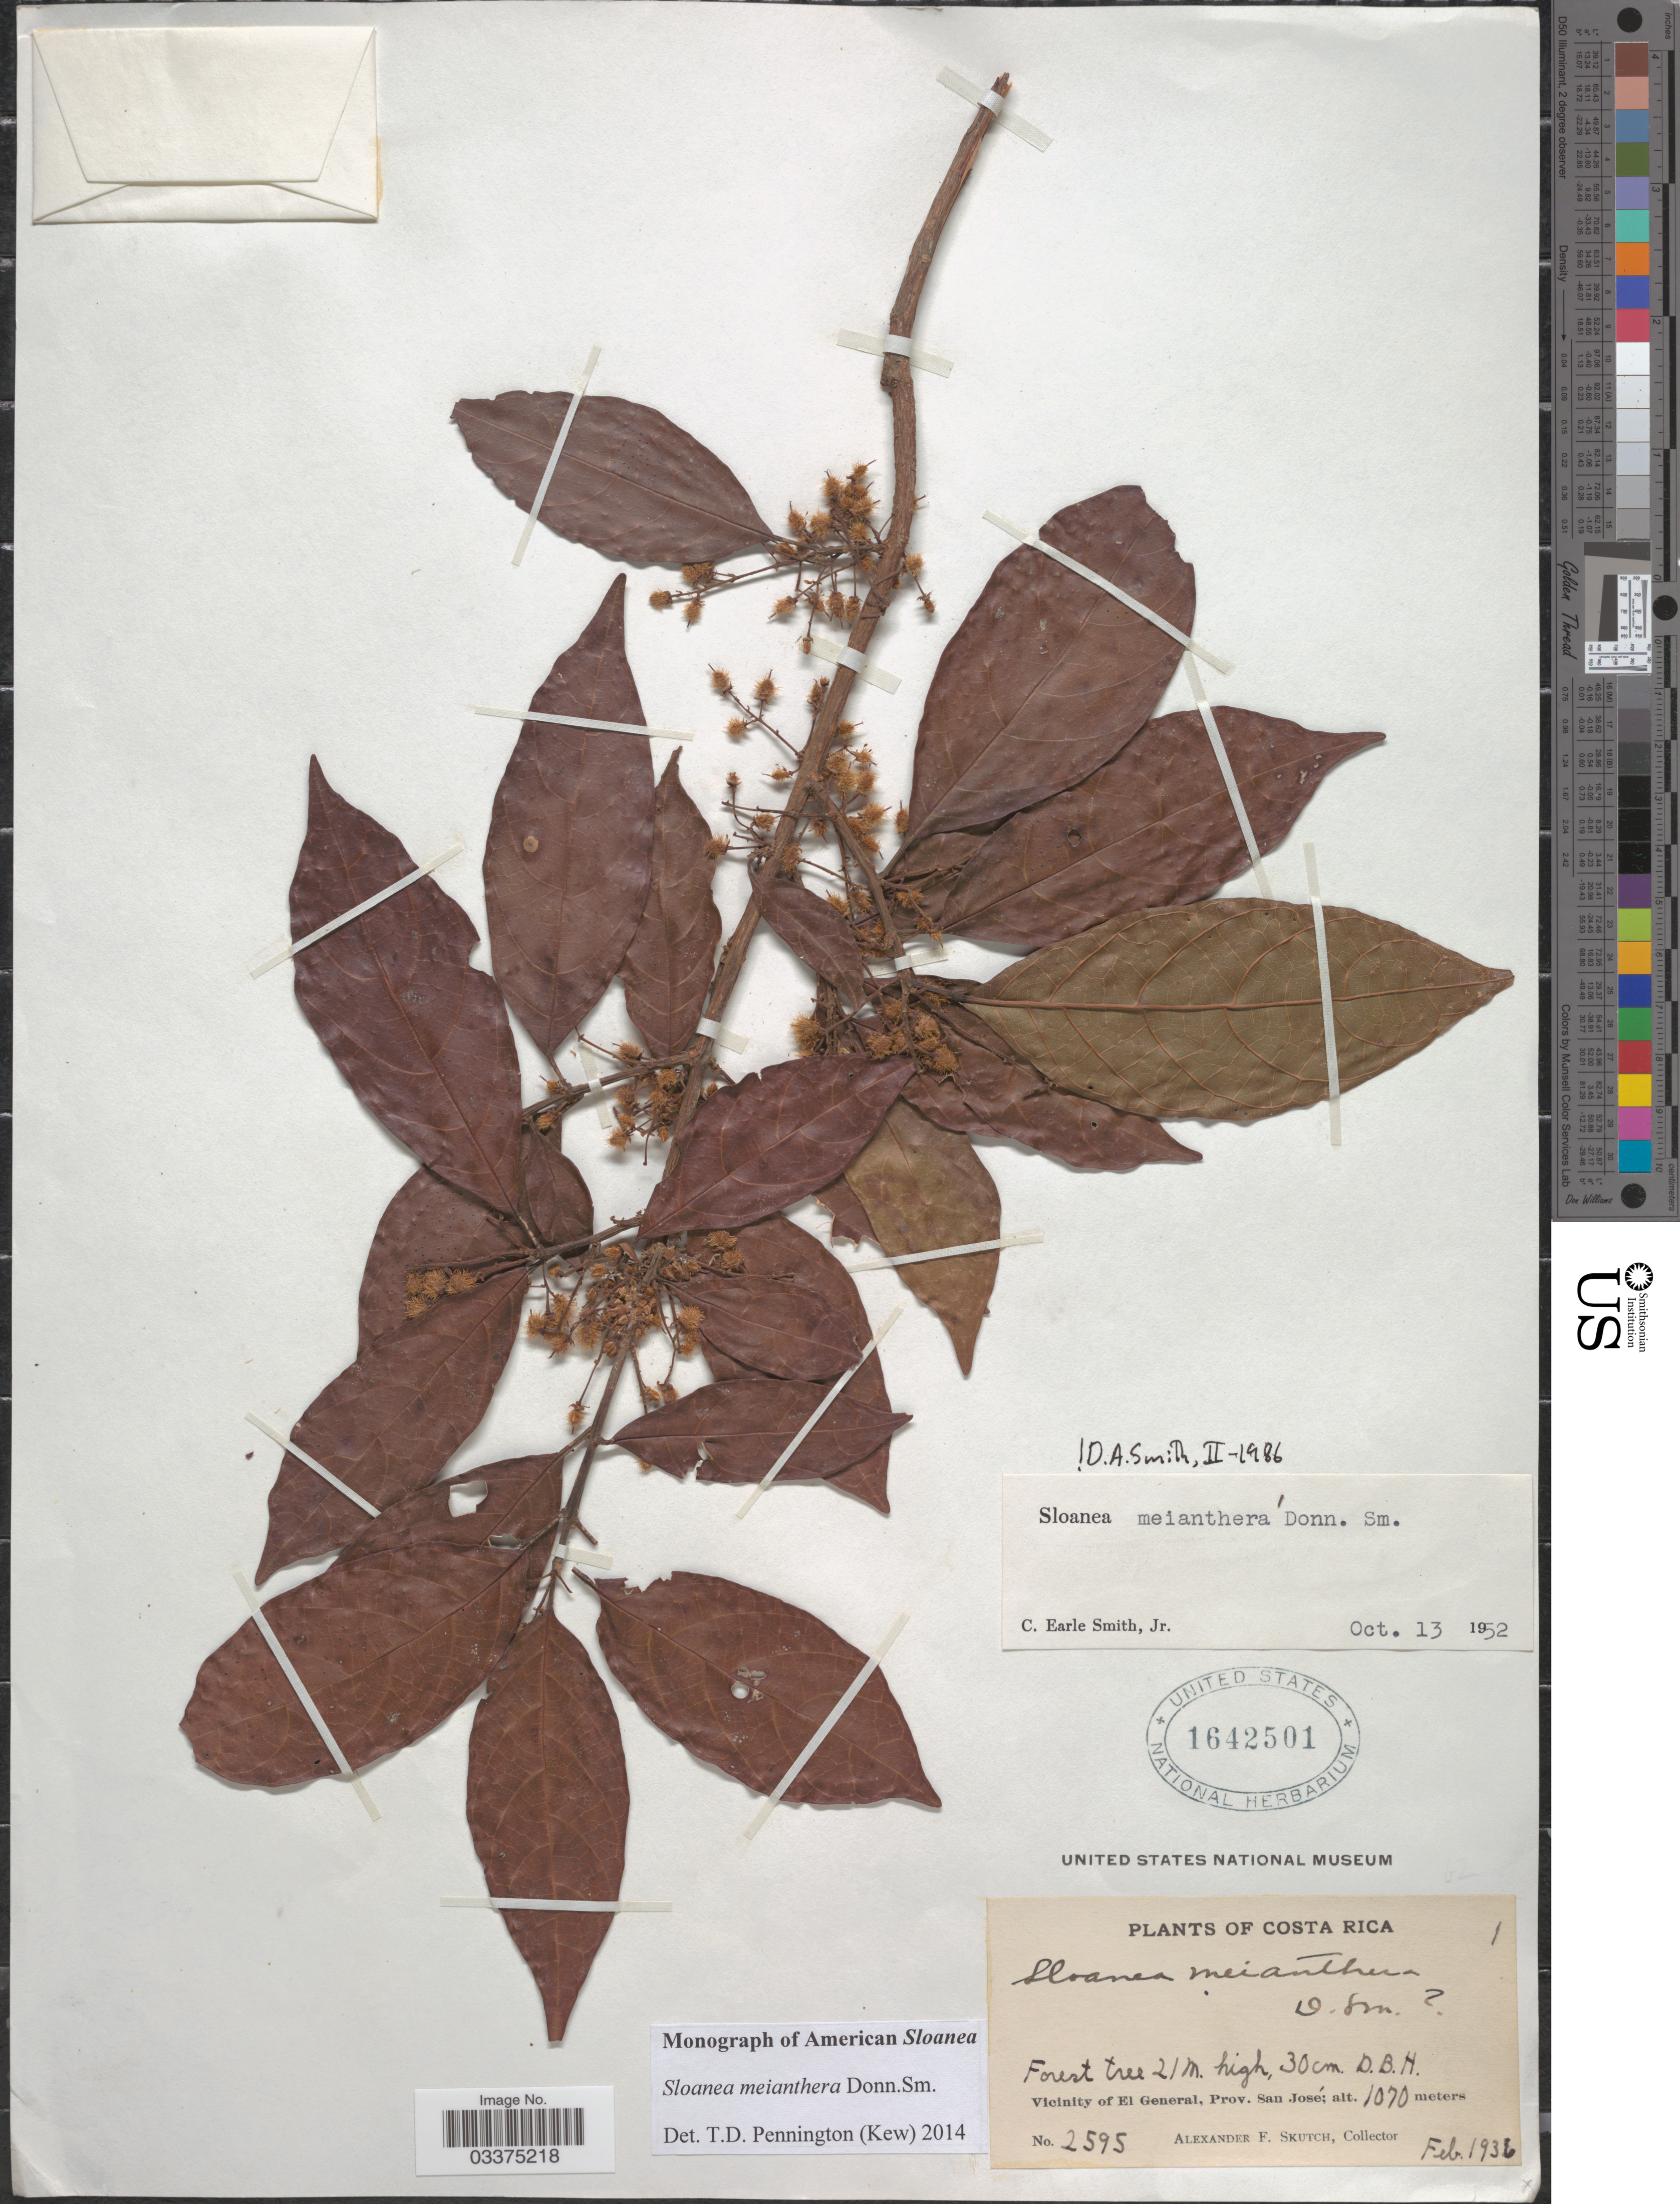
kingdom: Plantae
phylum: Tracheophyta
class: Magnoliopsida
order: Oxalidales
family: Elaeocarpaceae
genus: Sloanea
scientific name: Sloanea meianthera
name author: Donn. Sm.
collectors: A. F. Skutch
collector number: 2595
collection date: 1936-02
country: Costa Rica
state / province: San José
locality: Vicinity of El General.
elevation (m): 1070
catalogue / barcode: US 1642501